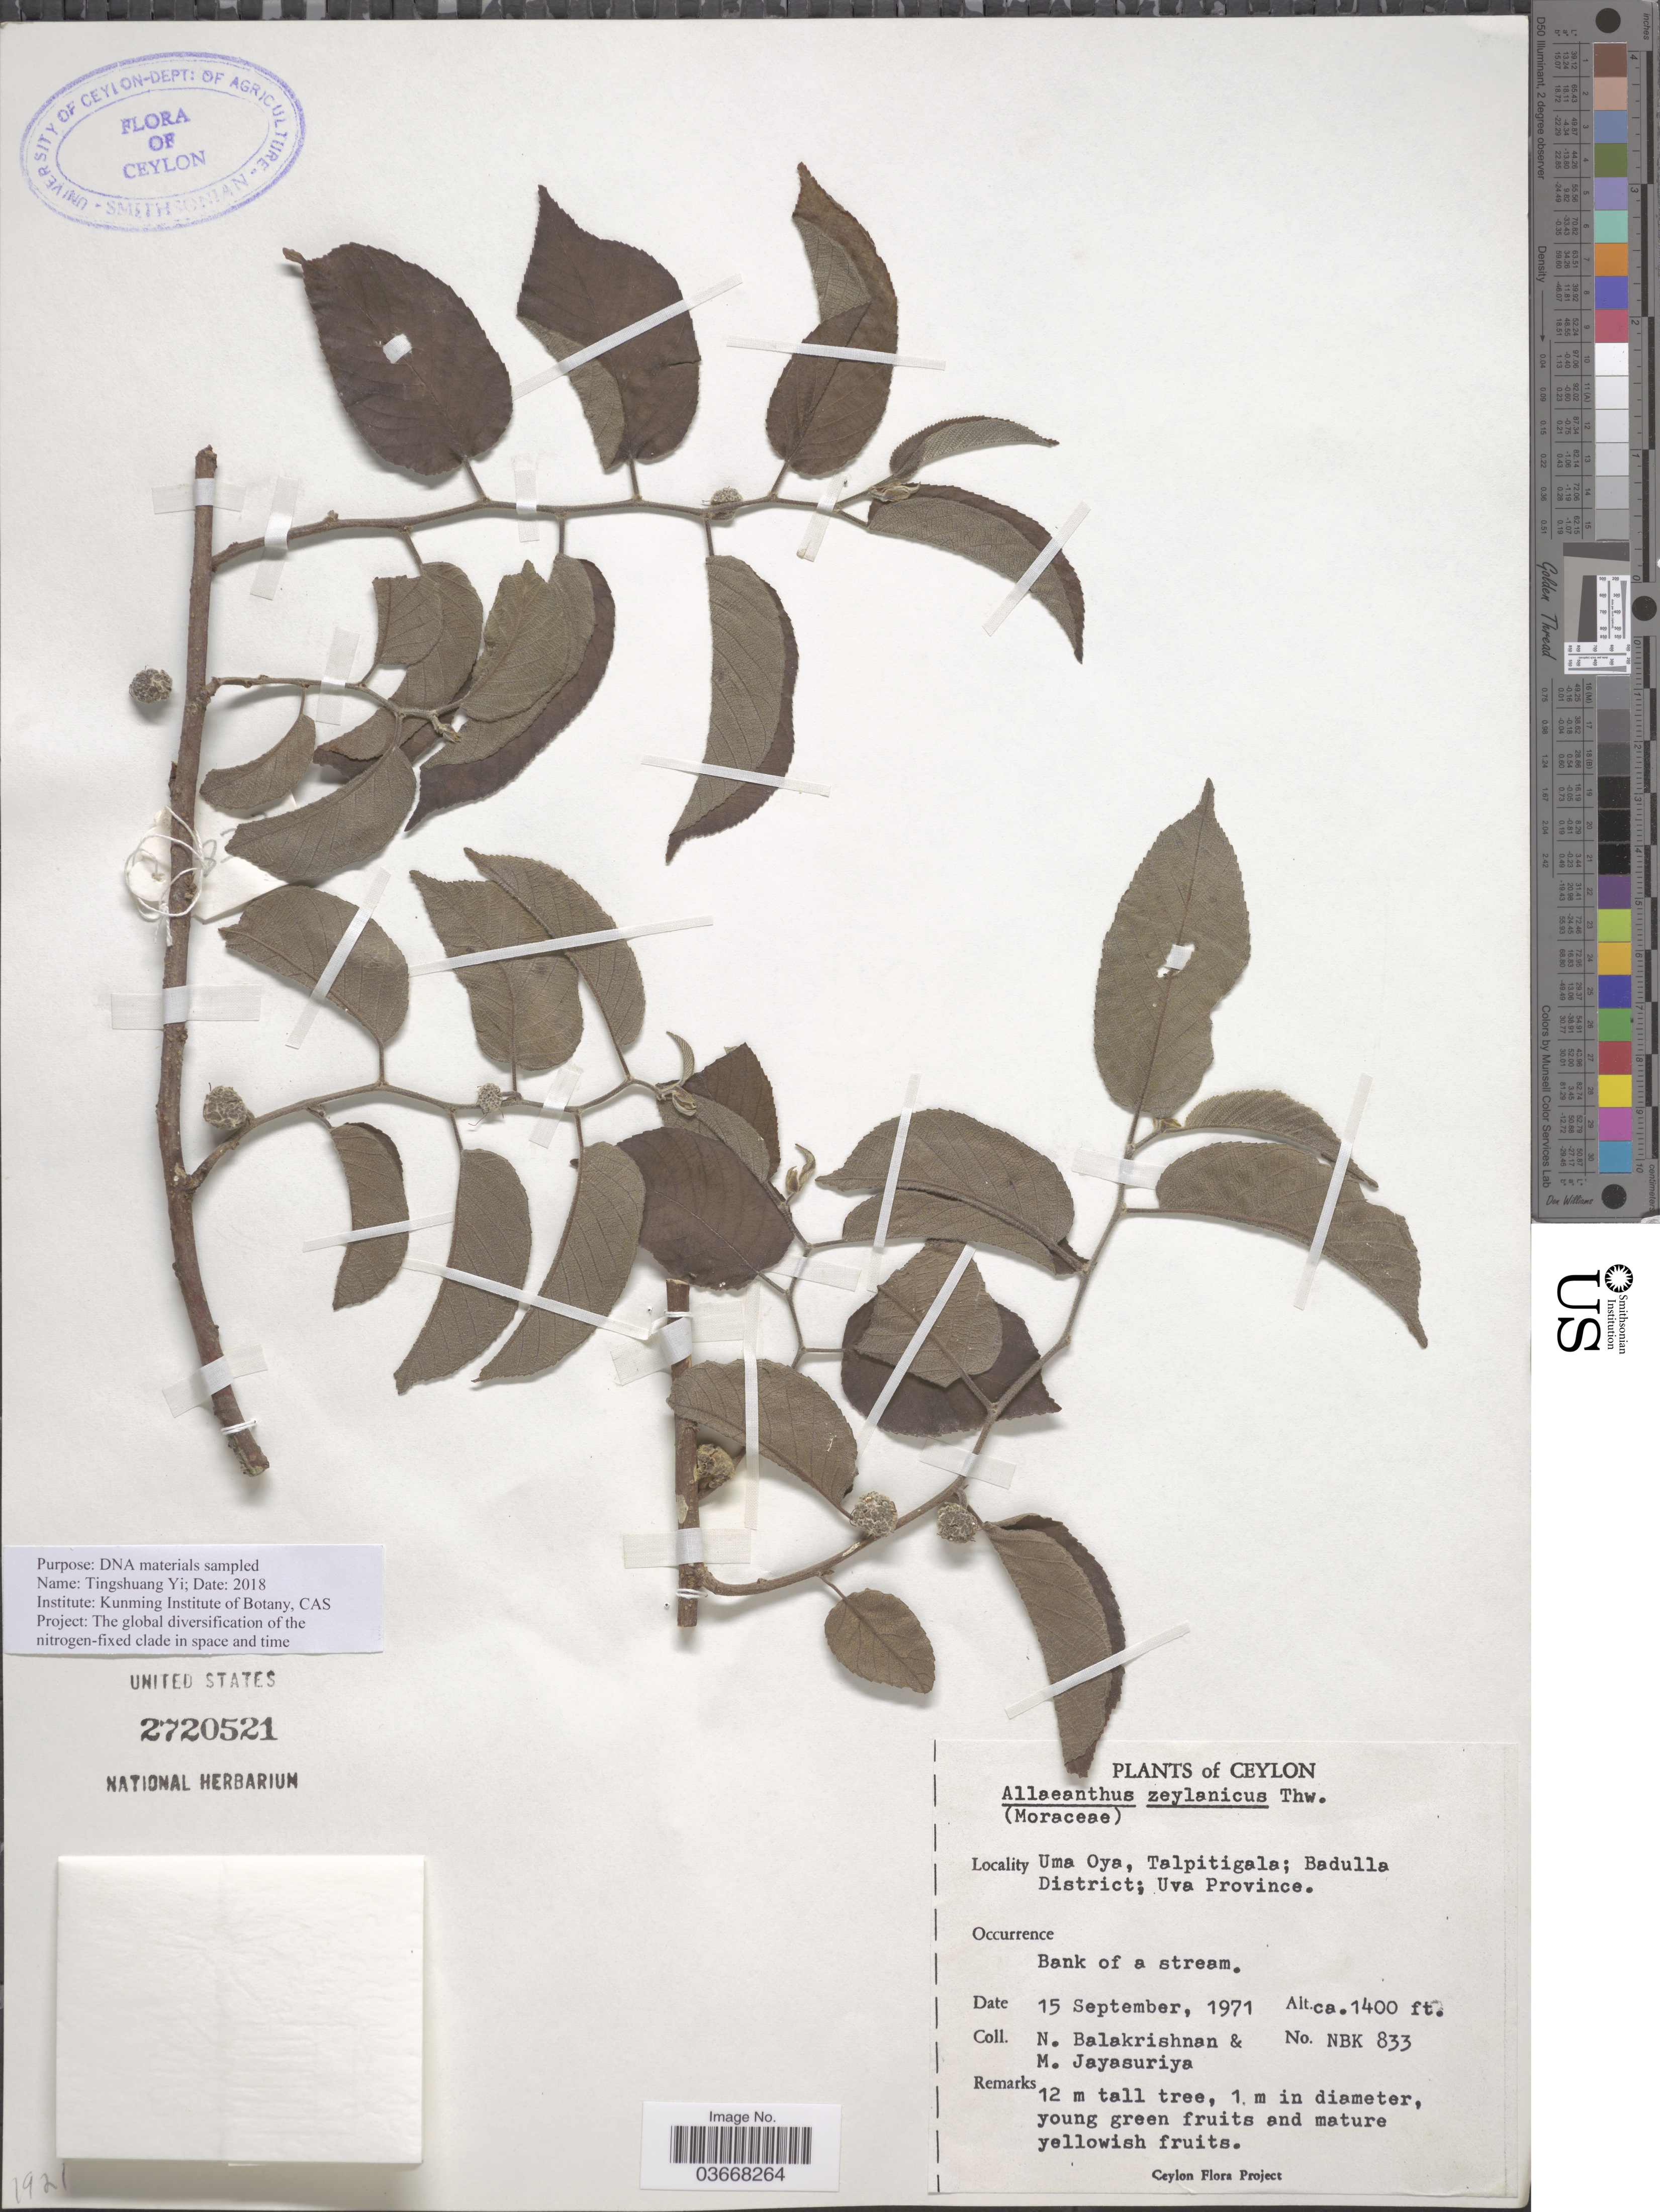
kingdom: Plantae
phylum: Tracheophyta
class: Magnoliopsida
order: Rosales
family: Moraceae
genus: Allaeanthus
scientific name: Allaeanthus zeylanicus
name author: Thwaites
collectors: N. Balakrishnan & M. Jayasuriya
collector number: NBK 833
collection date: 1971-09-15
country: Sri Lanka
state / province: Uva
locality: Ceylon. Uma Oya, Talpitigala; Badulla District.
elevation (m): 427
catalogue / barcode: US 2720521